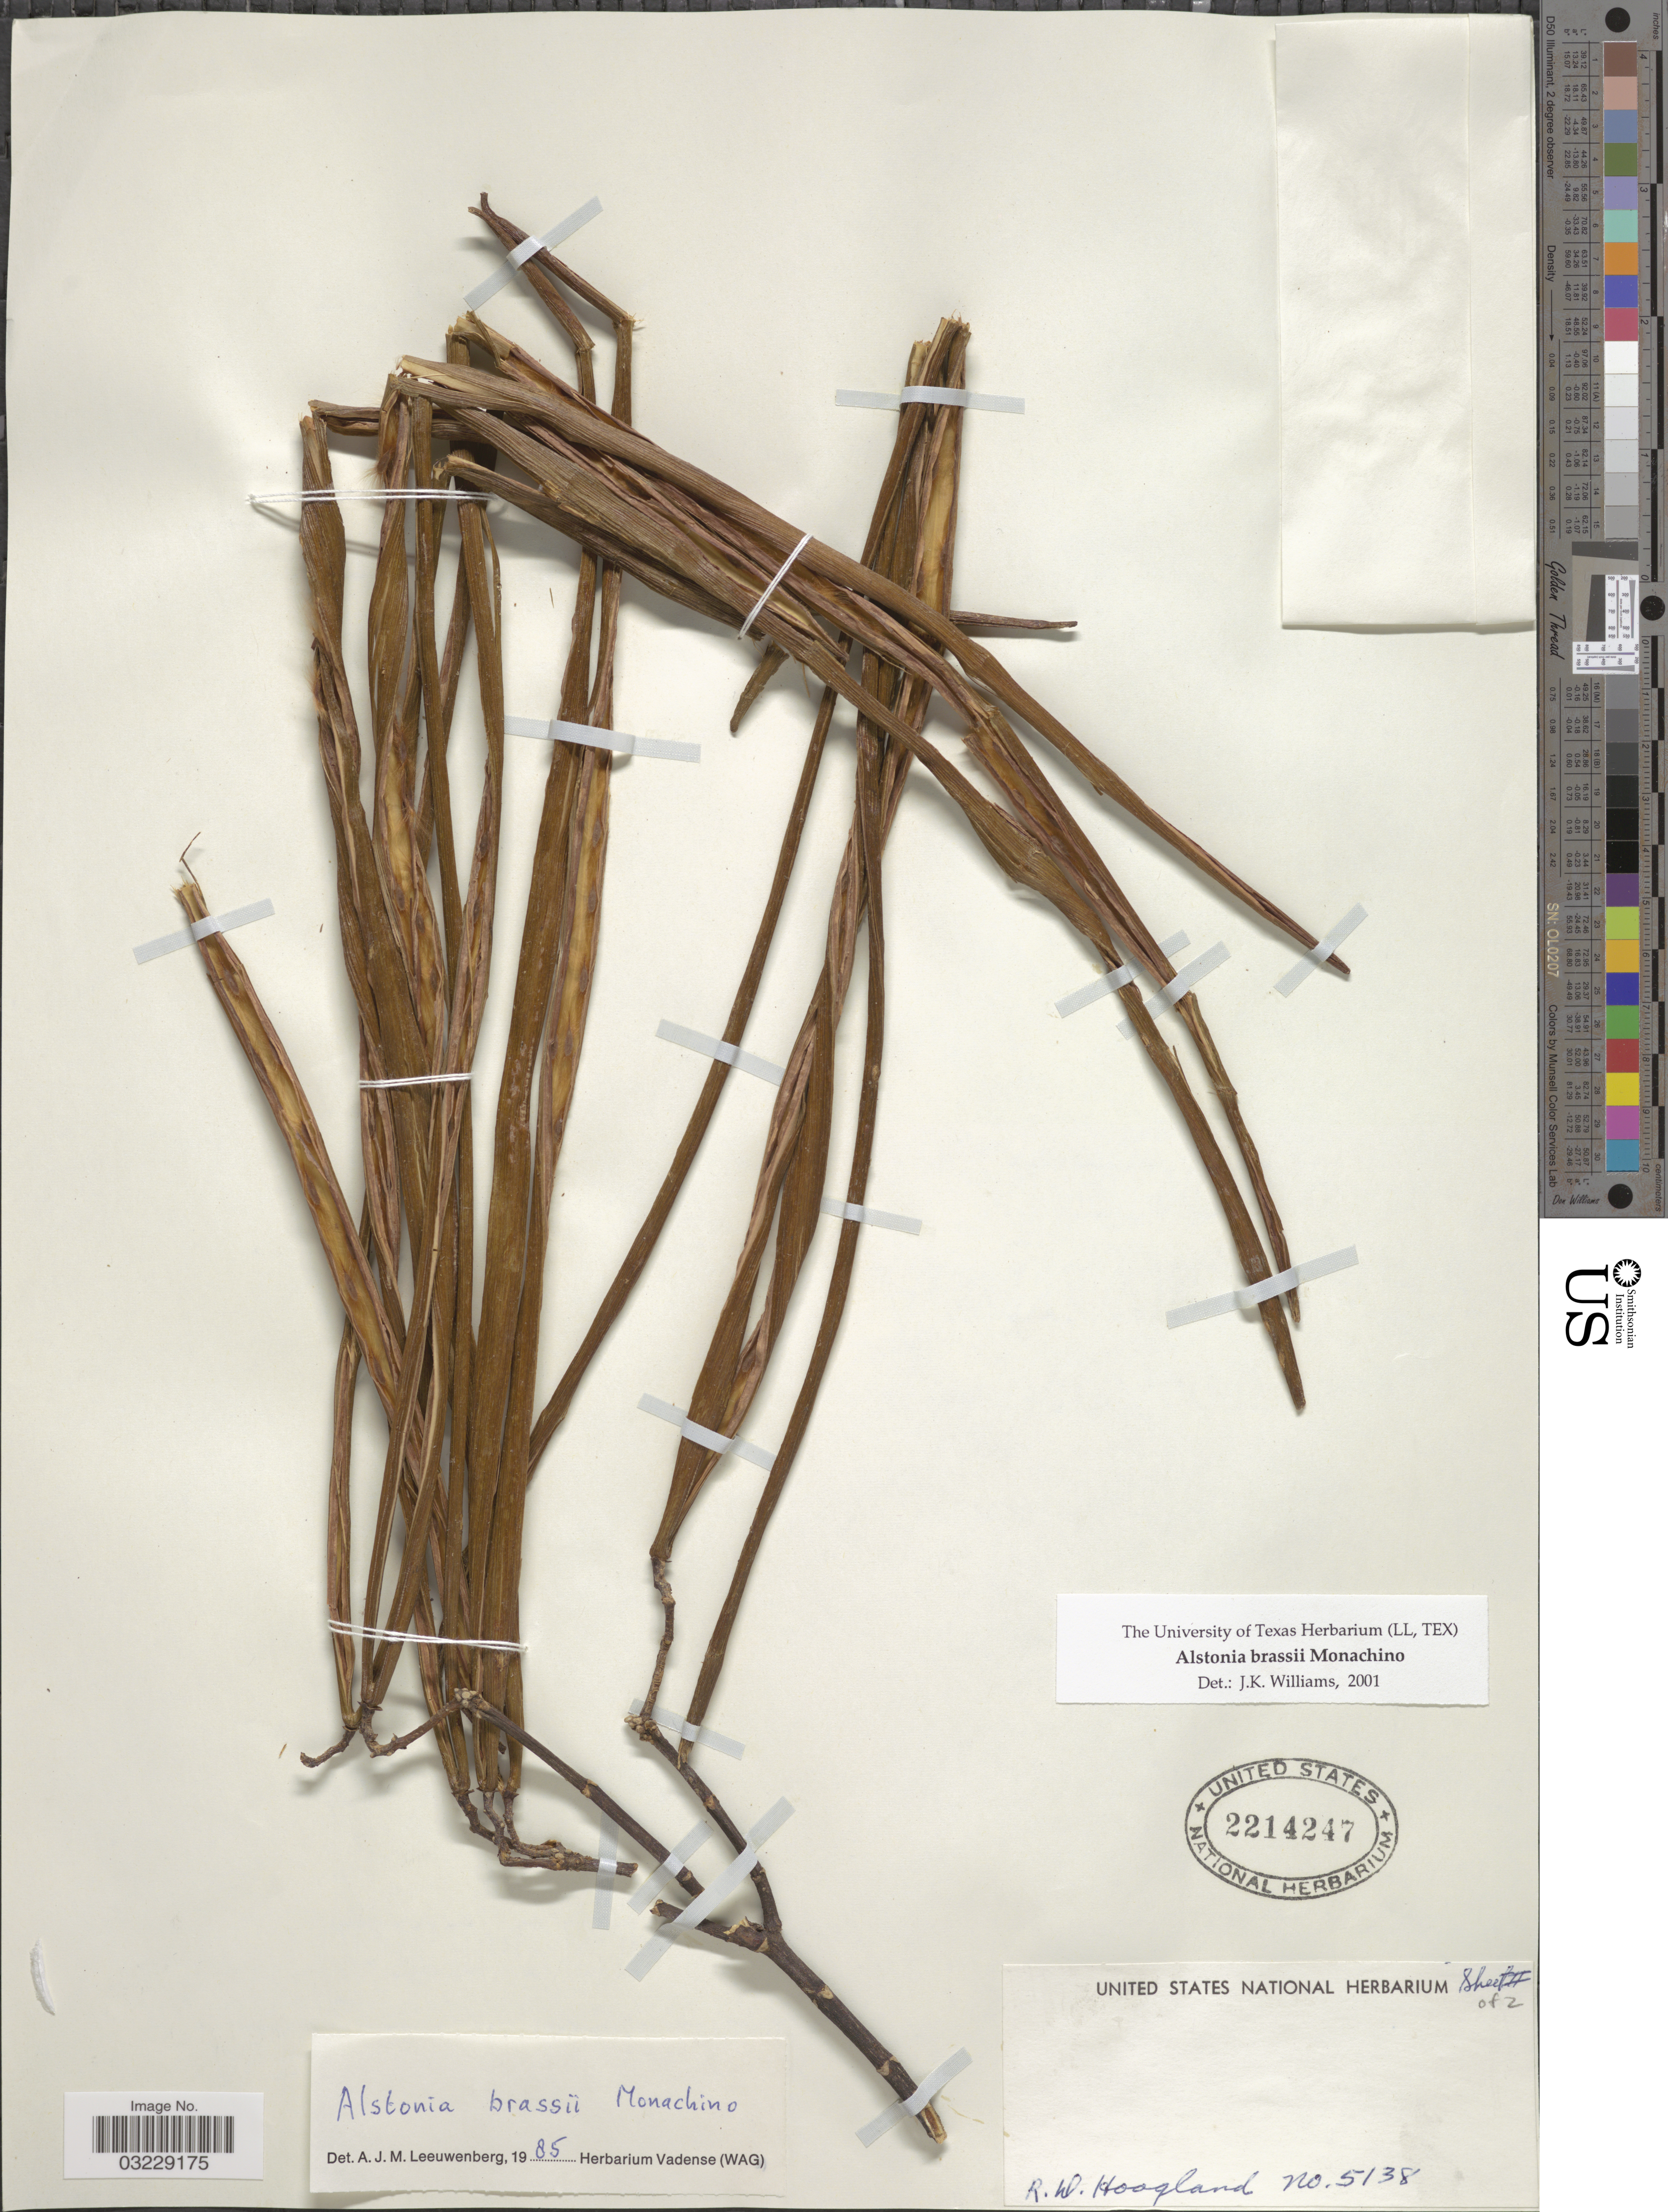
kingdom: Plantae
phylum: Tracheophyta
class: Magnoliopsida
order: Gentianales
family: Apocynaceae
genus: Alstonia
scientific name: Alstonia brassii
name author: Monach.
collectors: R. D. Hoogland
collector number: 5138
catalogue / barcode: US 2214247